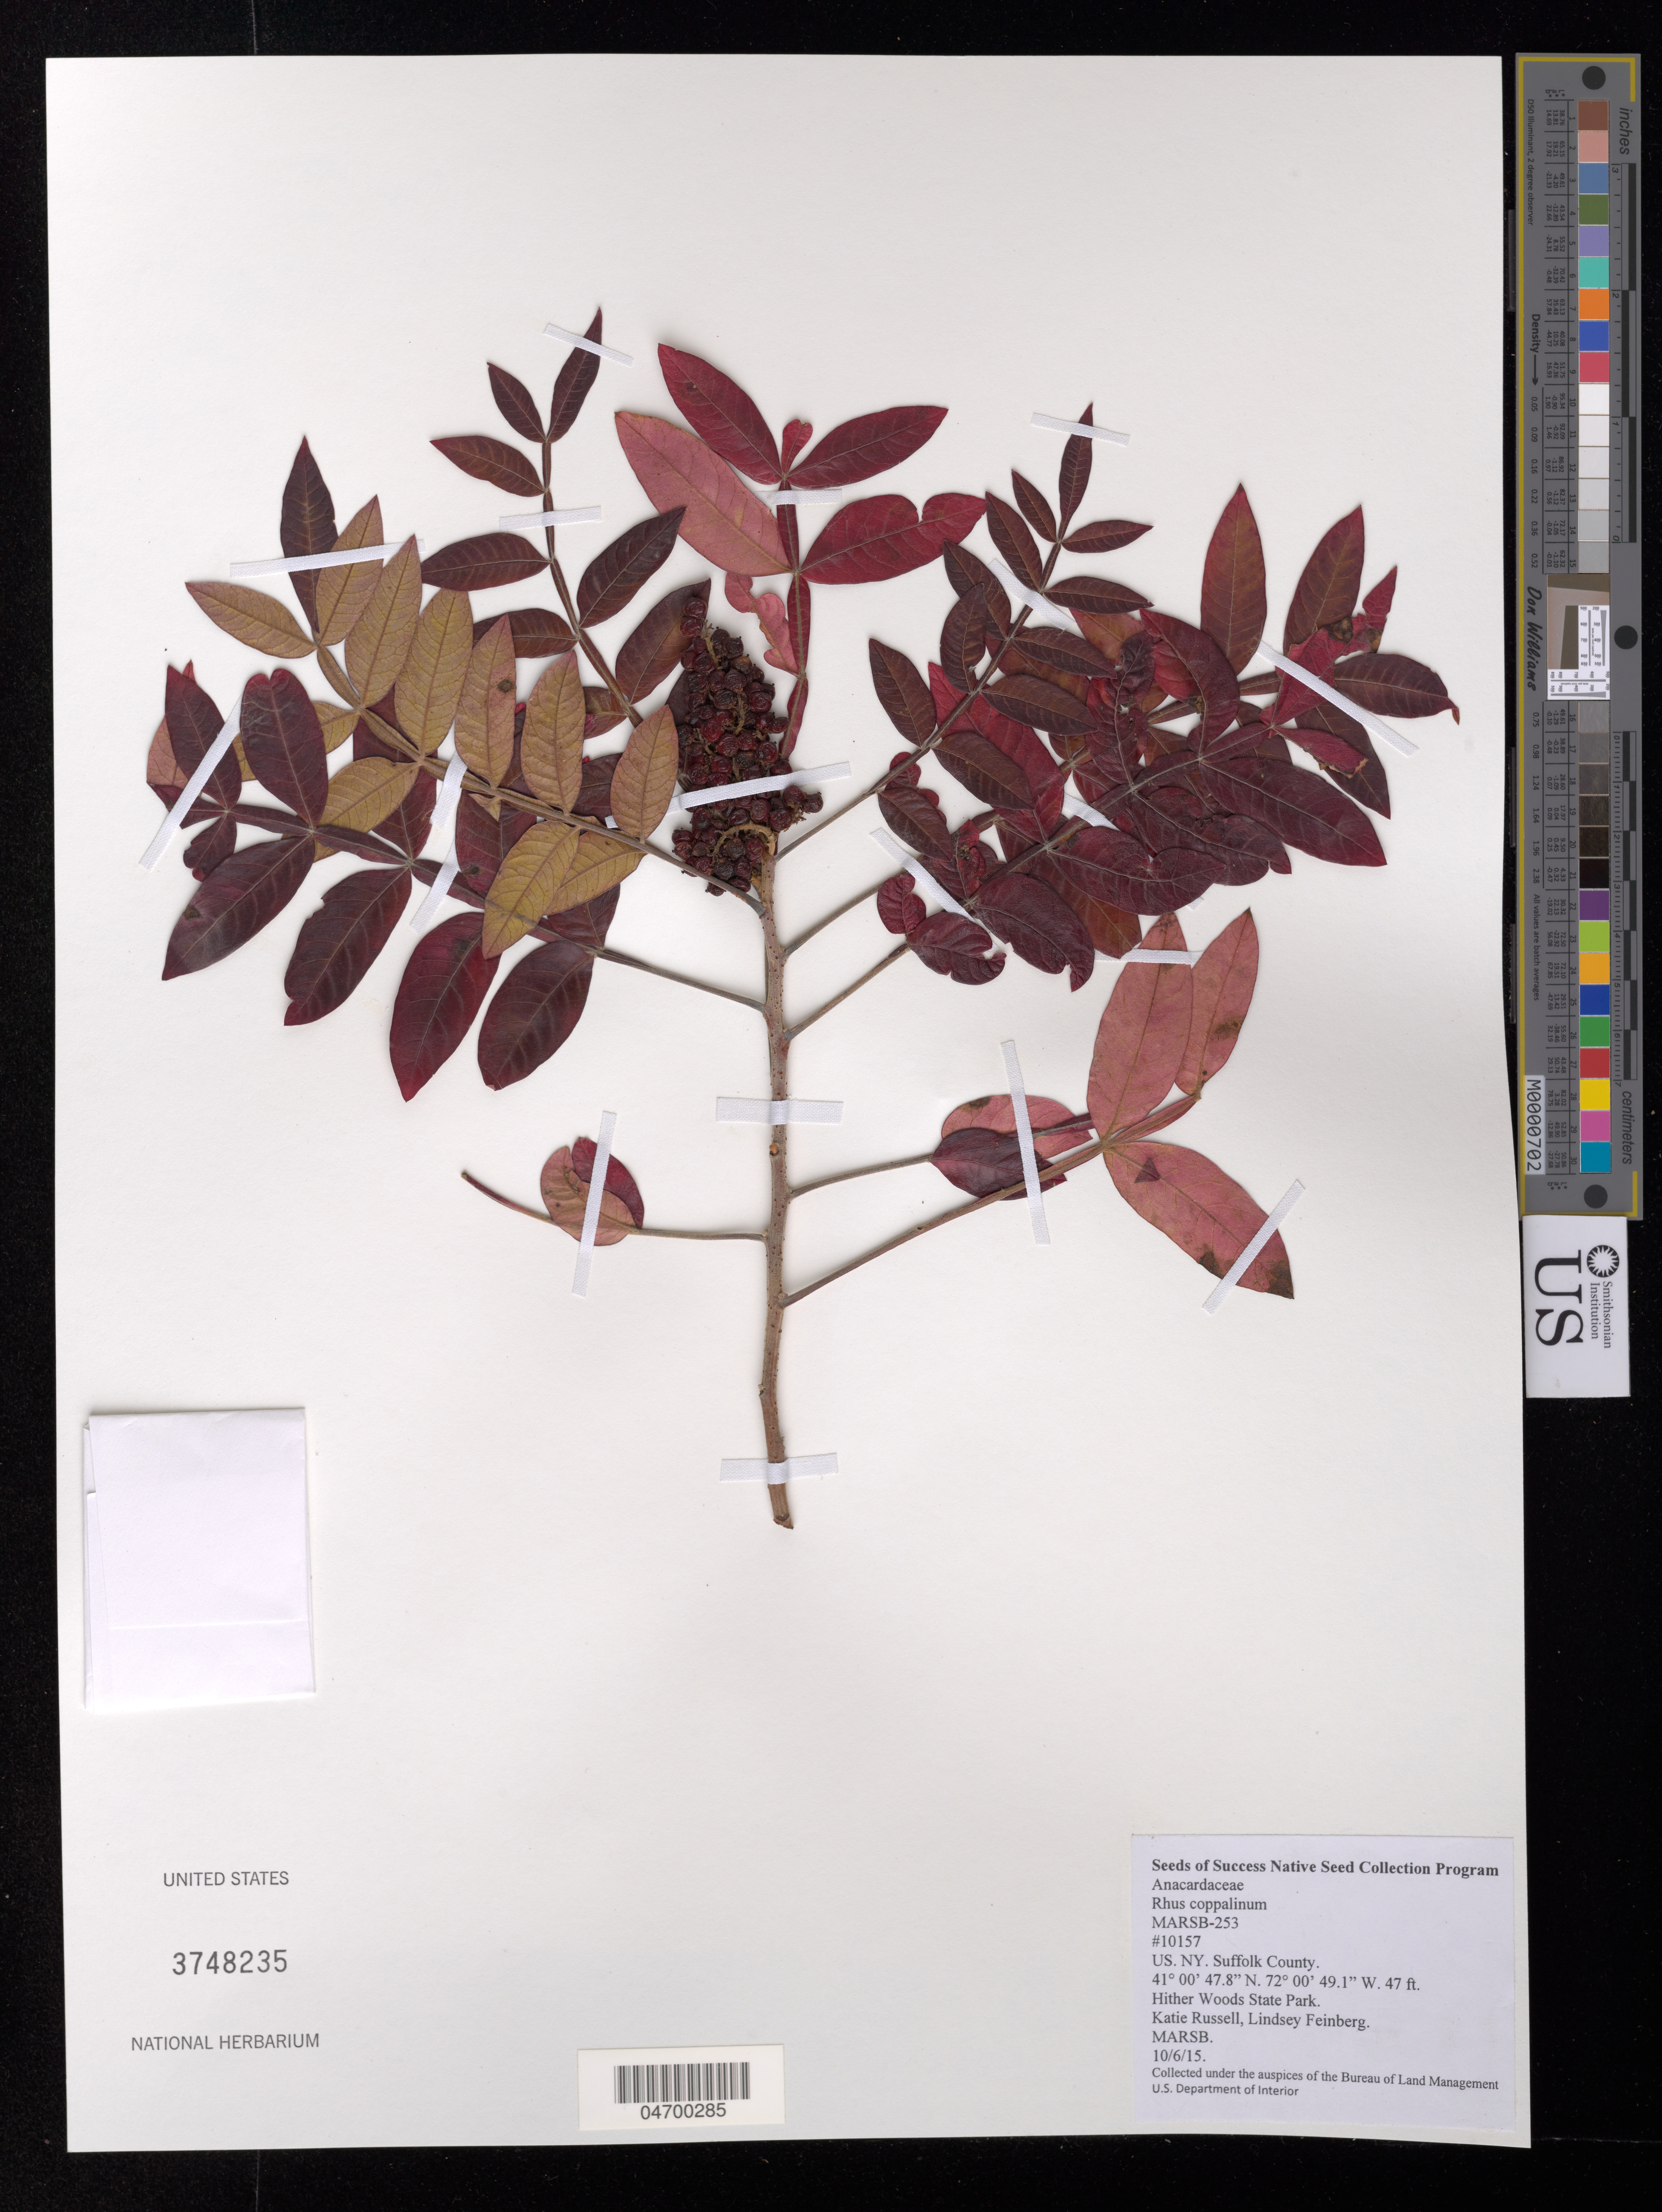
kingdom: Plantae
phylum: Tracheophyta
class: Magnoliopsida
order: Sapindales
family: Anacardiaceae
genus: Rhus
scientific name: Rhus copallinum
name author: L.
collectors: K. Russell & L. Feinberg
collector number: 10157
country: United States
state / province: New York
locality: Suffolk County. Hither Woods State Park.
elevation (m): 14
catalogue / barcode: US 3748235